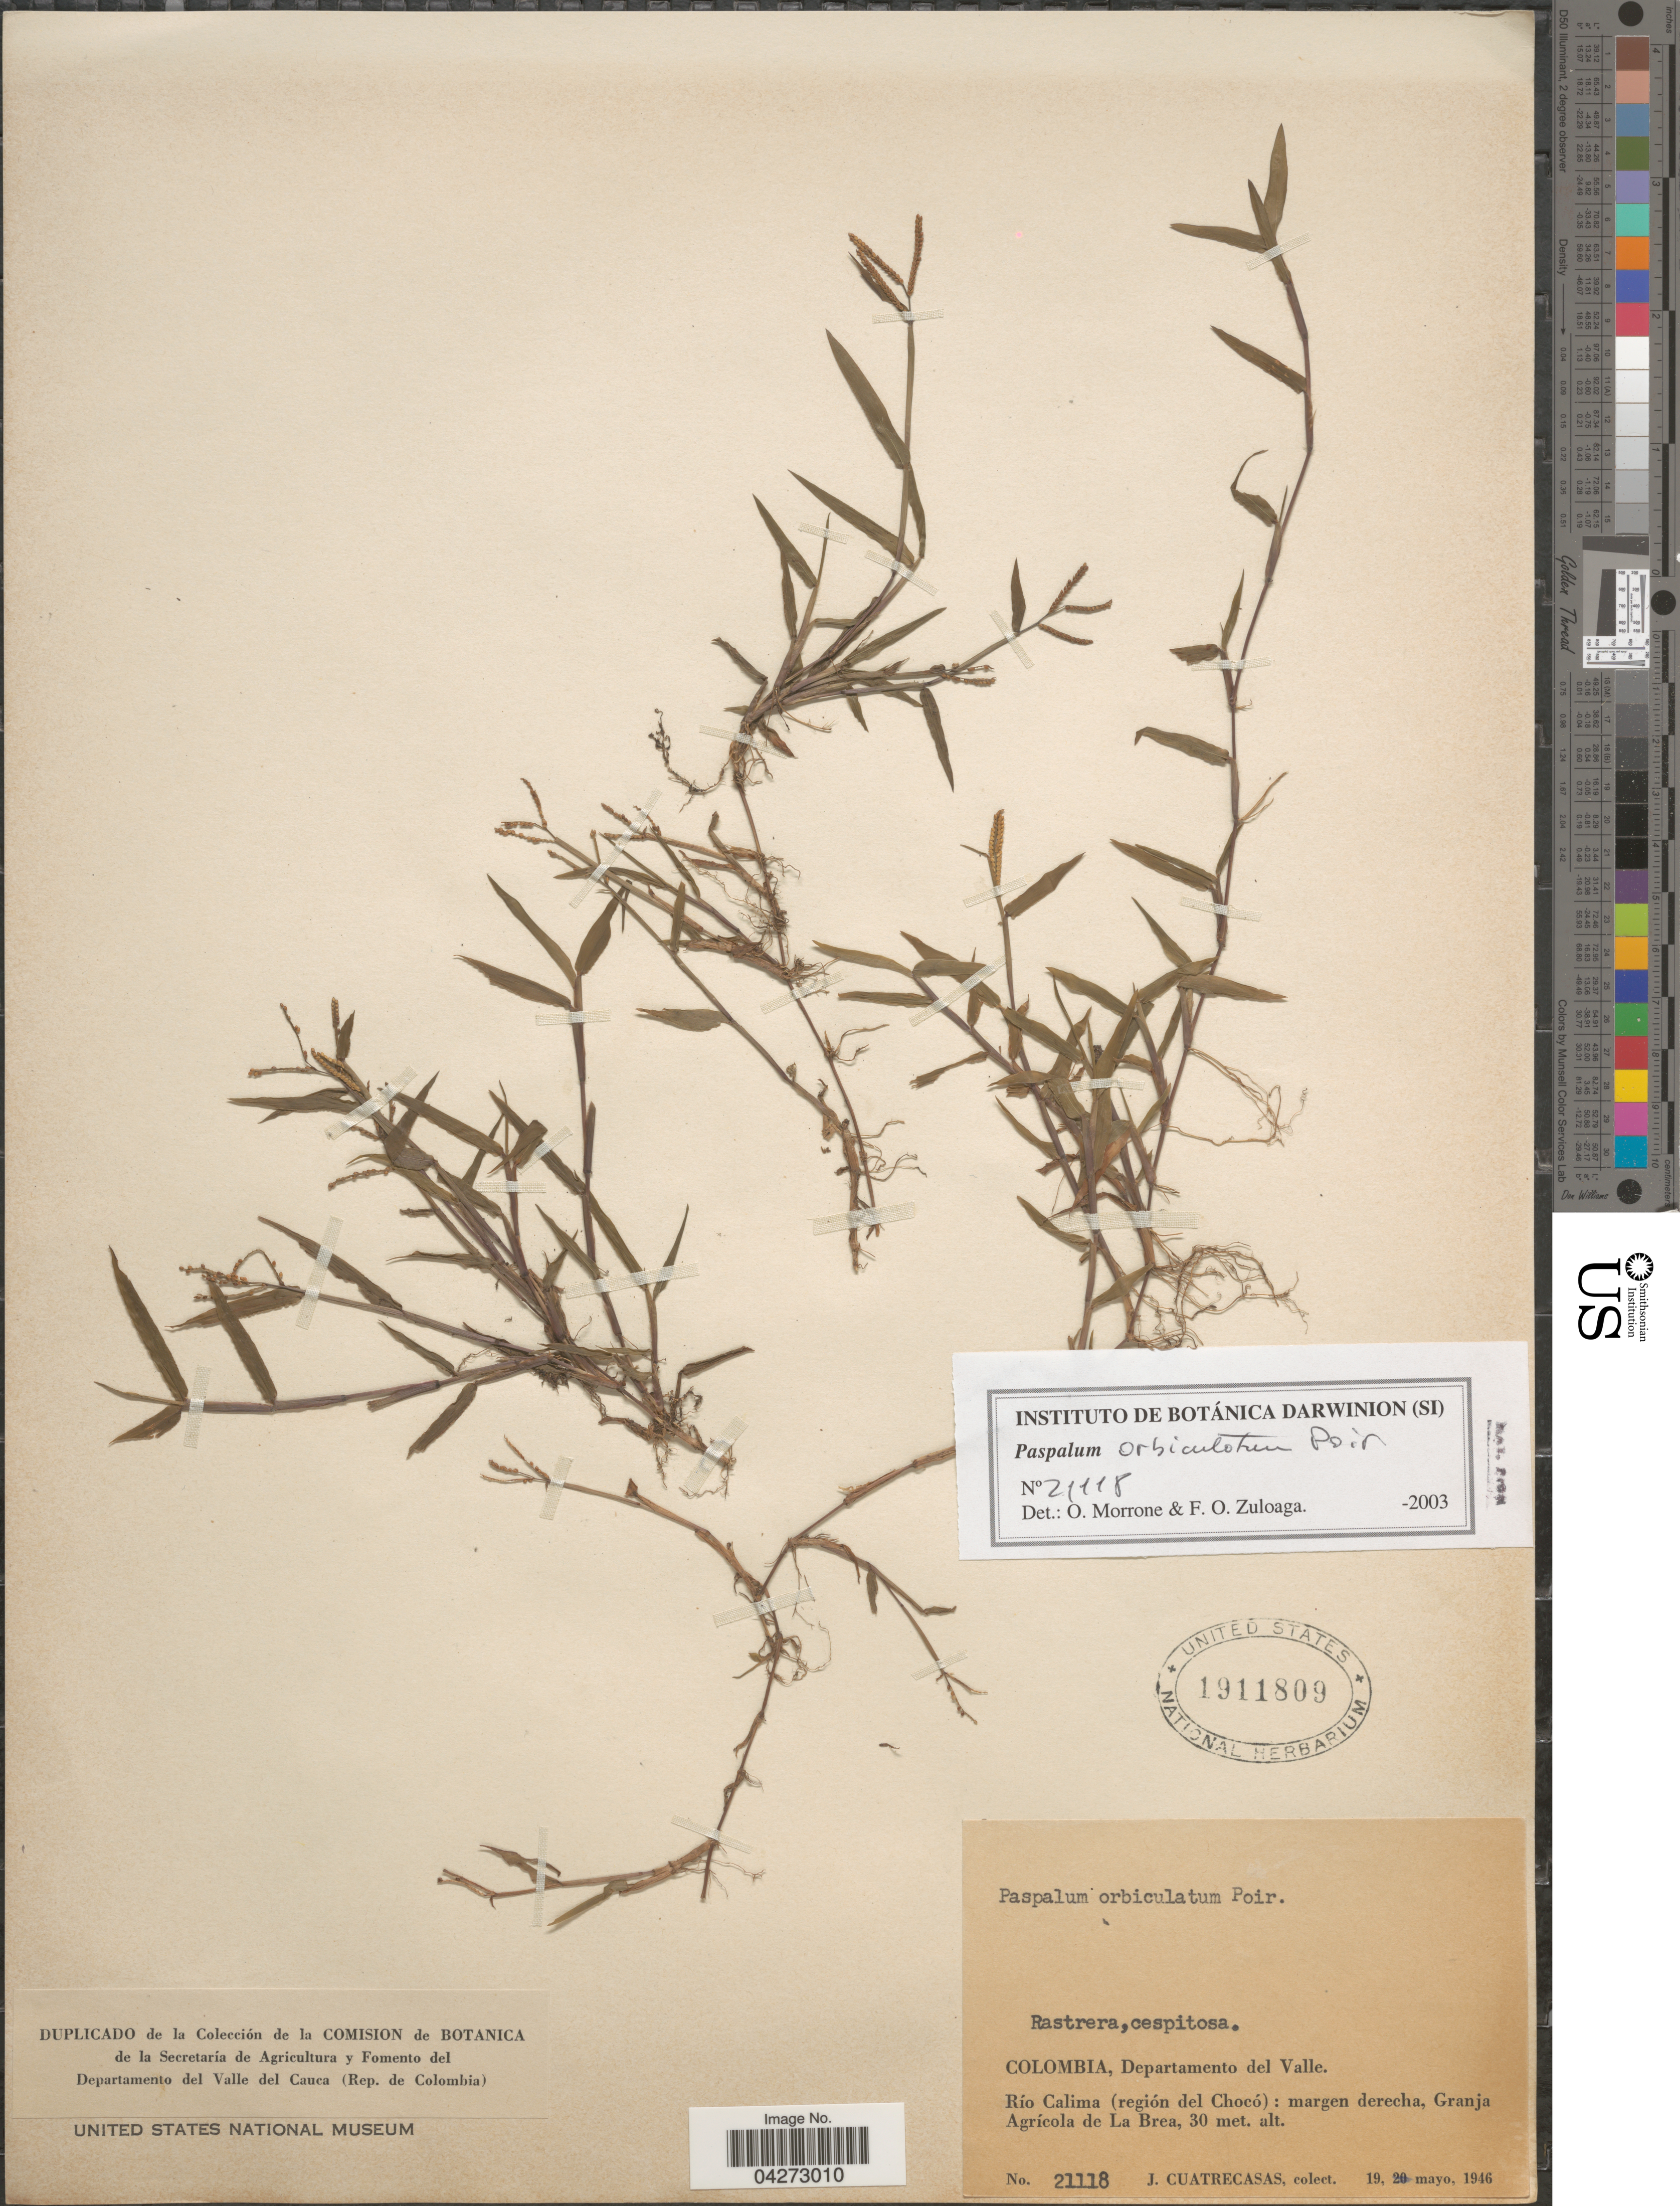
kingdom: Plantae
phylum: Tracheophyta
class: Liliopsida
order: Poales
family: Poaceae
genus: Paspalum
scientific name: Paspalum orbiculatum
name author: Poir.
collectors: J. Cuatrecasas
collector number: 21118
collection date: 1946-05-19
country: Colombia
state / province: Valle del Cauca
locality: Departamento del Valle. Río Calima (región del Chocó): margen derecha, Granja Agrícola de La Brea.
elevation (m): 30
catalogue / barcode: US 1911809